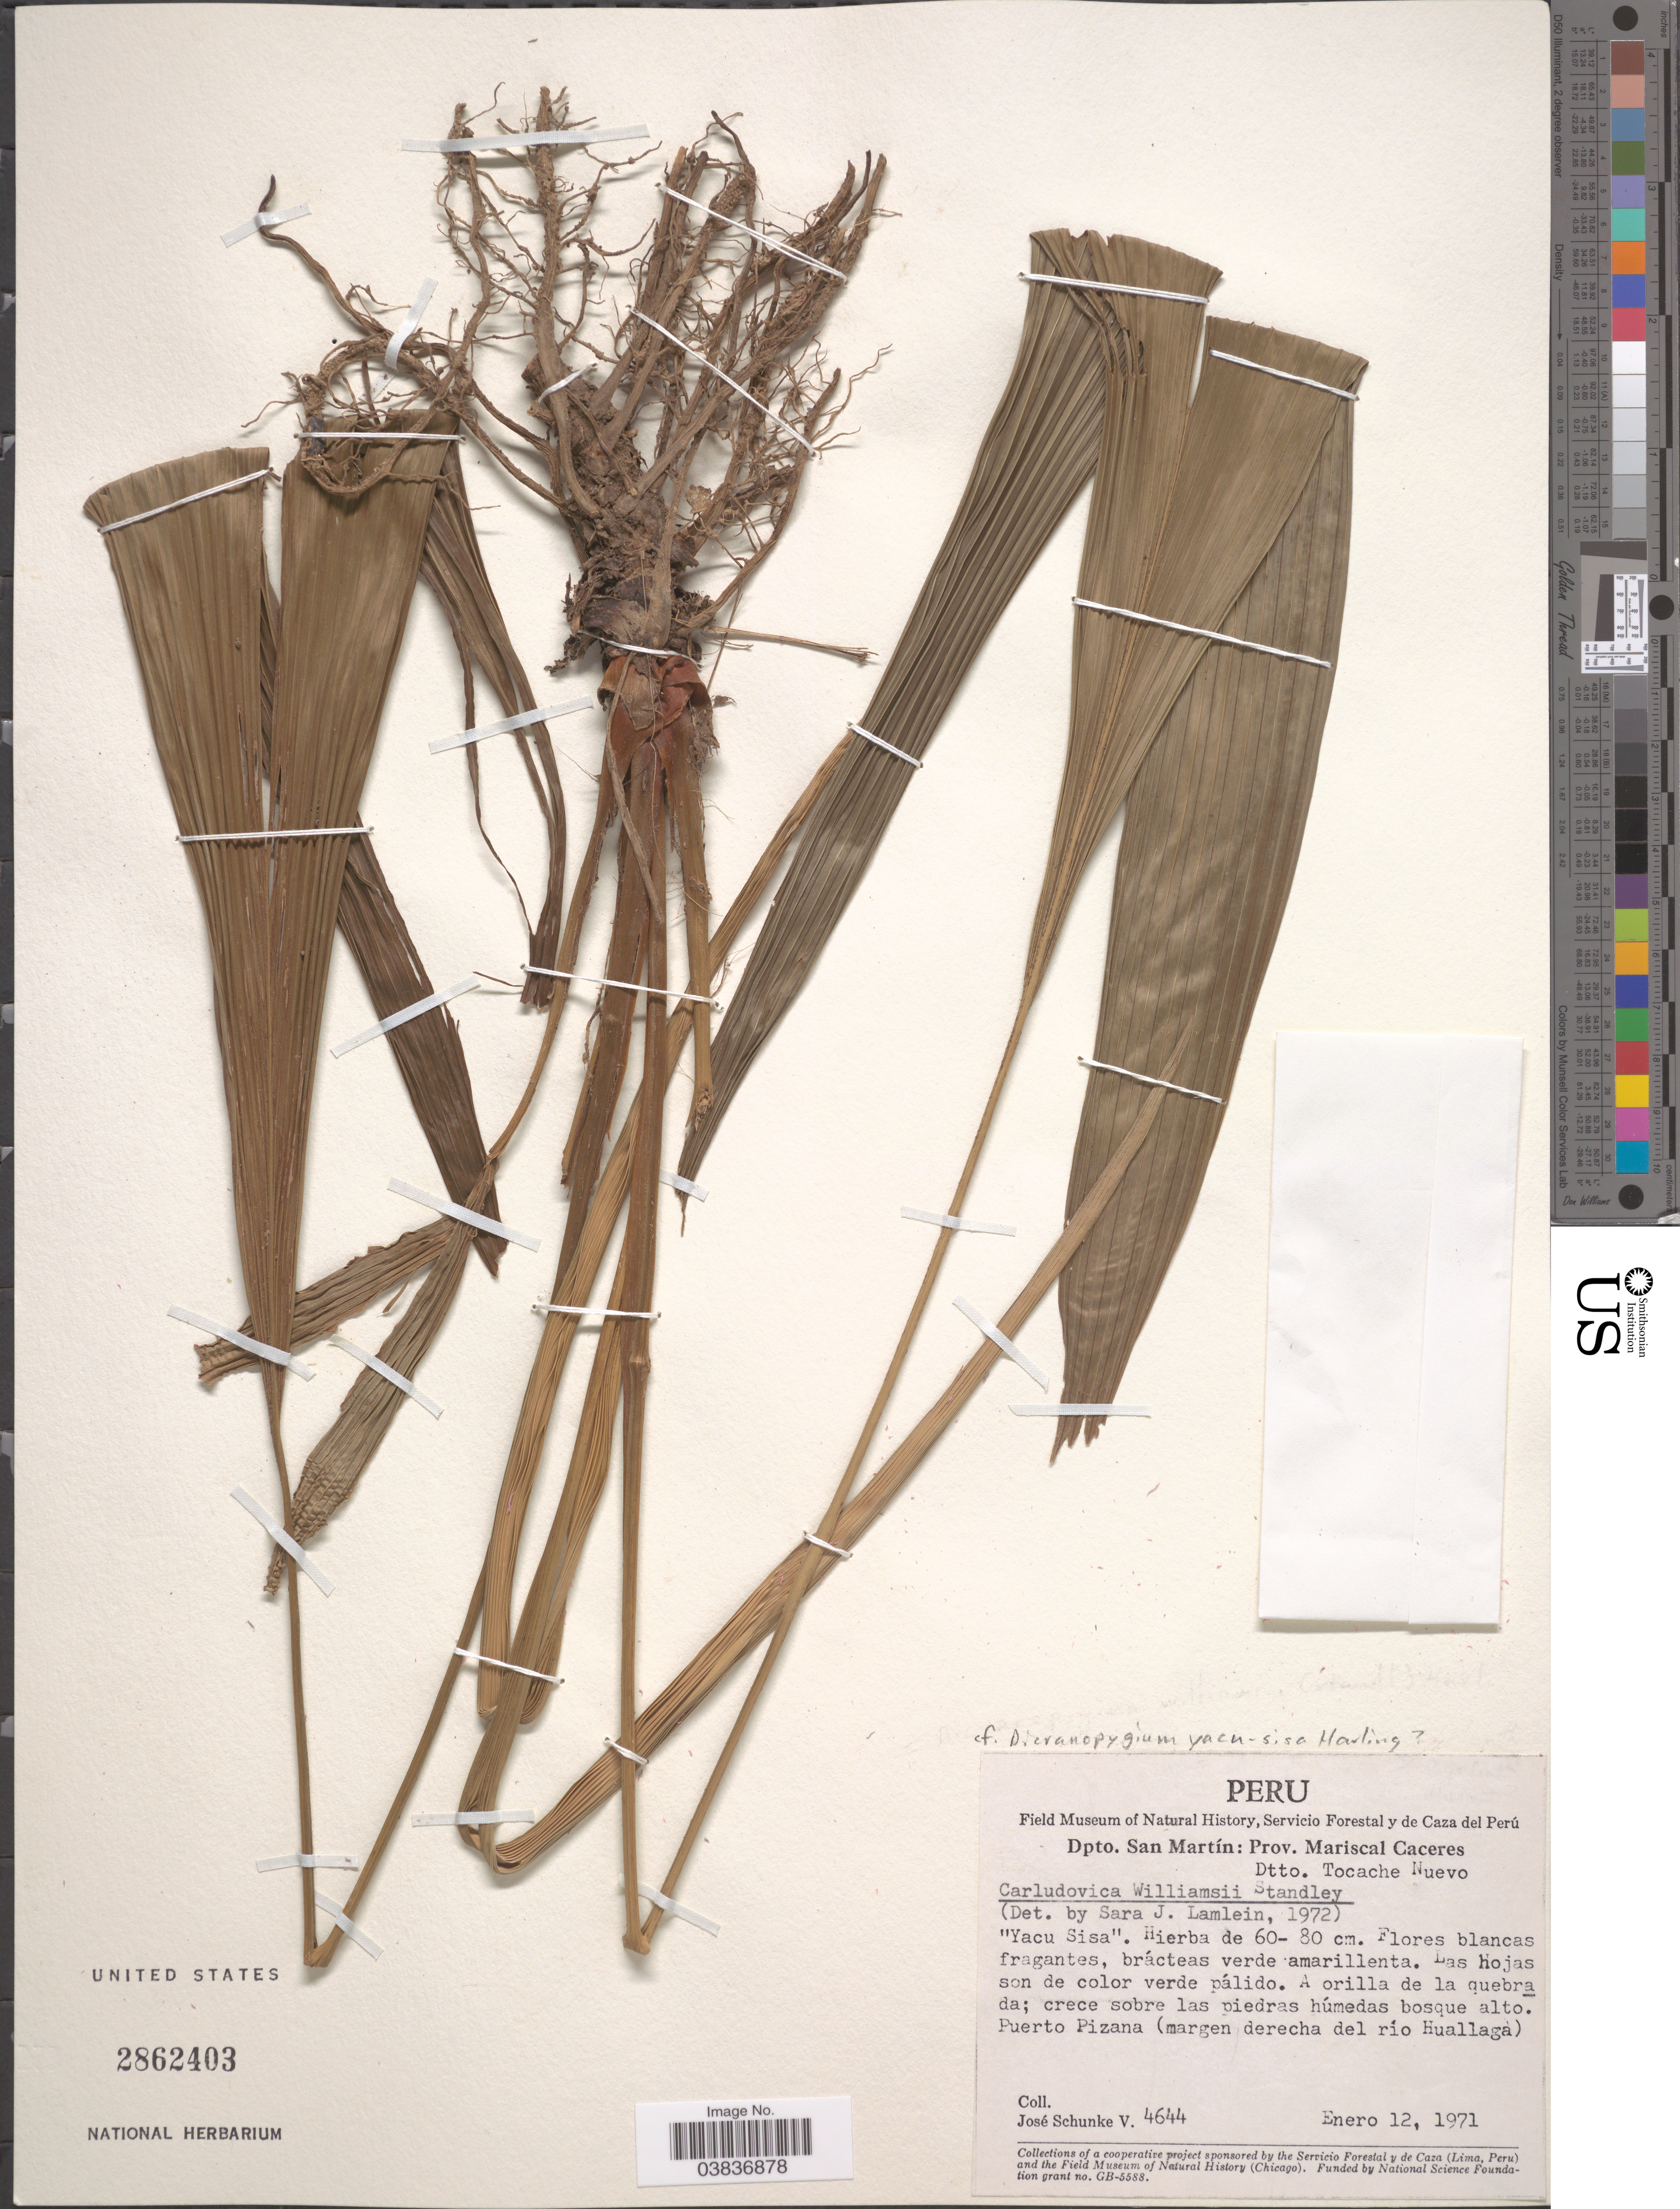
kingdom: Plantae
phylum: Tracheophyta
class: Liliopsida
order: Pandanales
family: Cyclanthaceae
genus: Dicranopygium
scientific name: Dicranopygium yacu-sisa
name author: Harling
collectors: J. Schunke Vigo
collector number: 4644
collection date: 1971-01-12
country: Peru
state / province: San Martín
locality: Dpto. San Martín: Prov. Mariscal Caceres. Dtto. Tocacho Nuevo. A orilla de la quebrada; crece sobre las piedras húmedas bosque alto. Puerto Pizana (margen derecha del río Huallaga).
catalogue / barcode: US 2862403